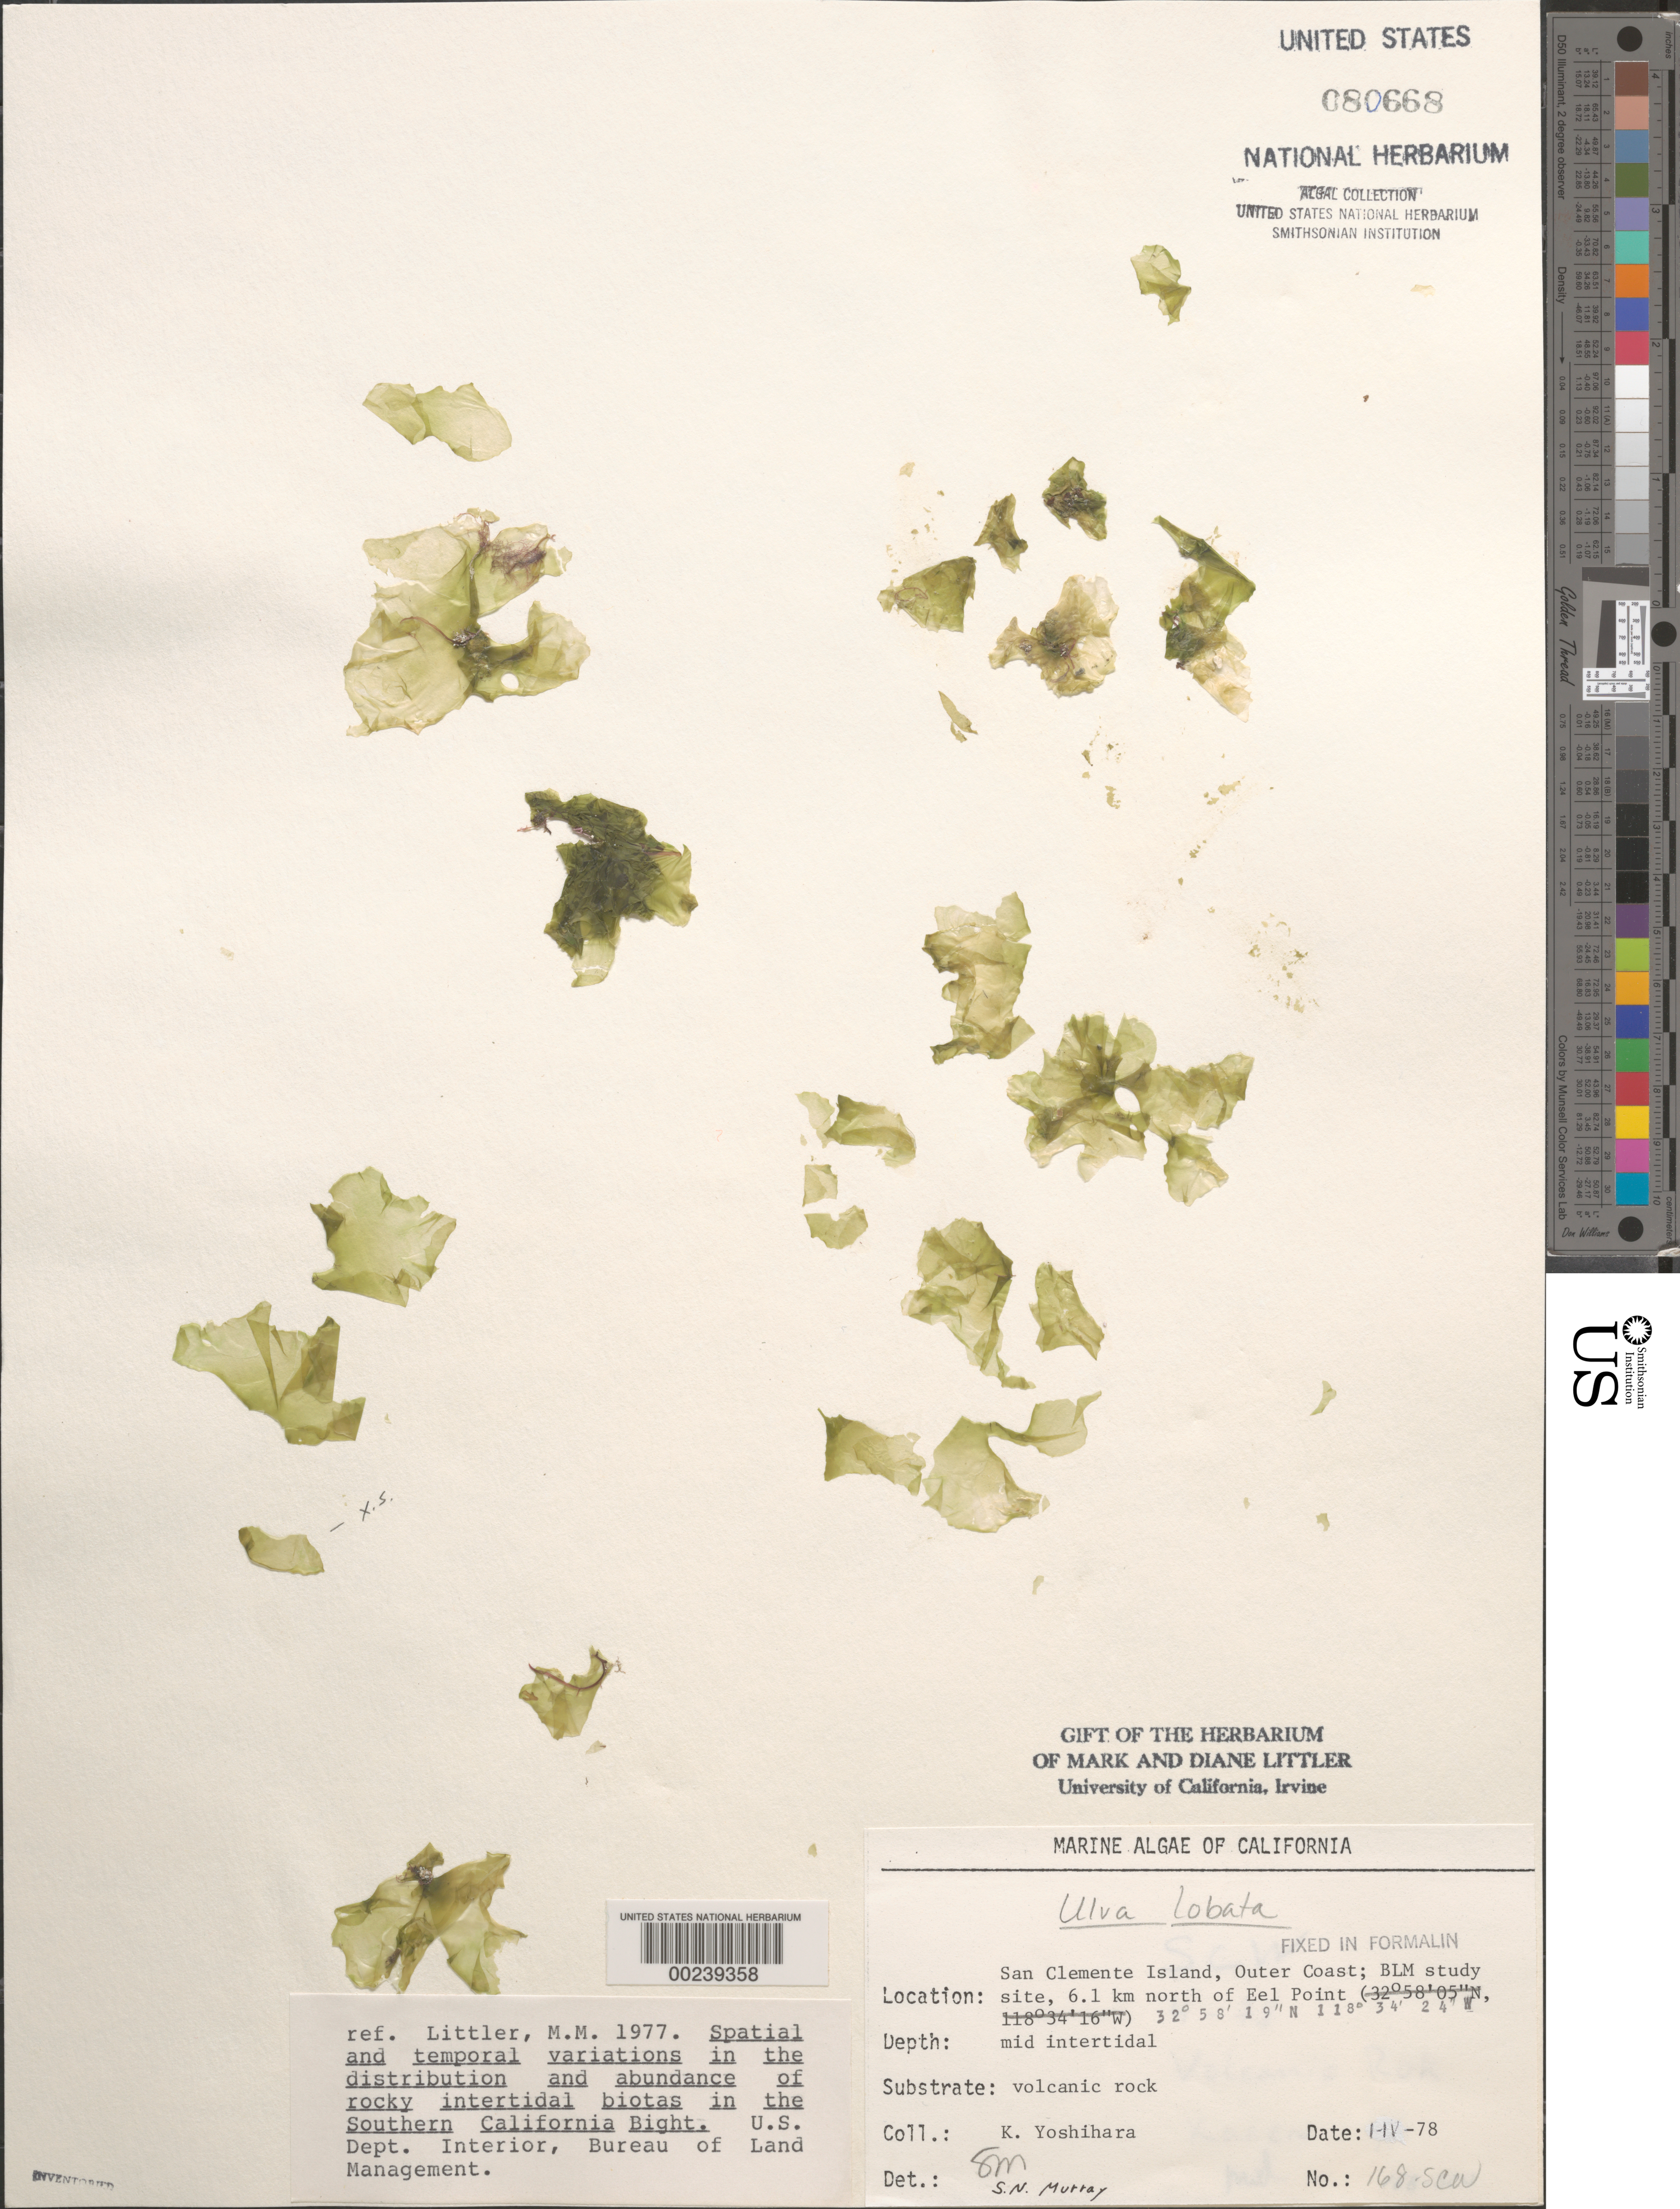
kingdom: Plantae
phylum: Chlorophyta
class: Ulvophyceae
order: Ulvales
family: Ulvaceae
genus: Ulva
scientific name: Ulva lactuca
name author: L.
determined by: Algae name updating Project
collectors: K. Yoshihara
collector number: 168-scw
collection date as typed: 01 Apr 1978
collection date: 1978-04-01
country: United States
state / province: California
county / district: Los Angeles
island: San Clemente Island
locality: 6.1 km north of Eel Point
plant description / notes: BLM-SOCALBIGHT Rocky Intertidal Survey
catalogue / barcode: US 80668